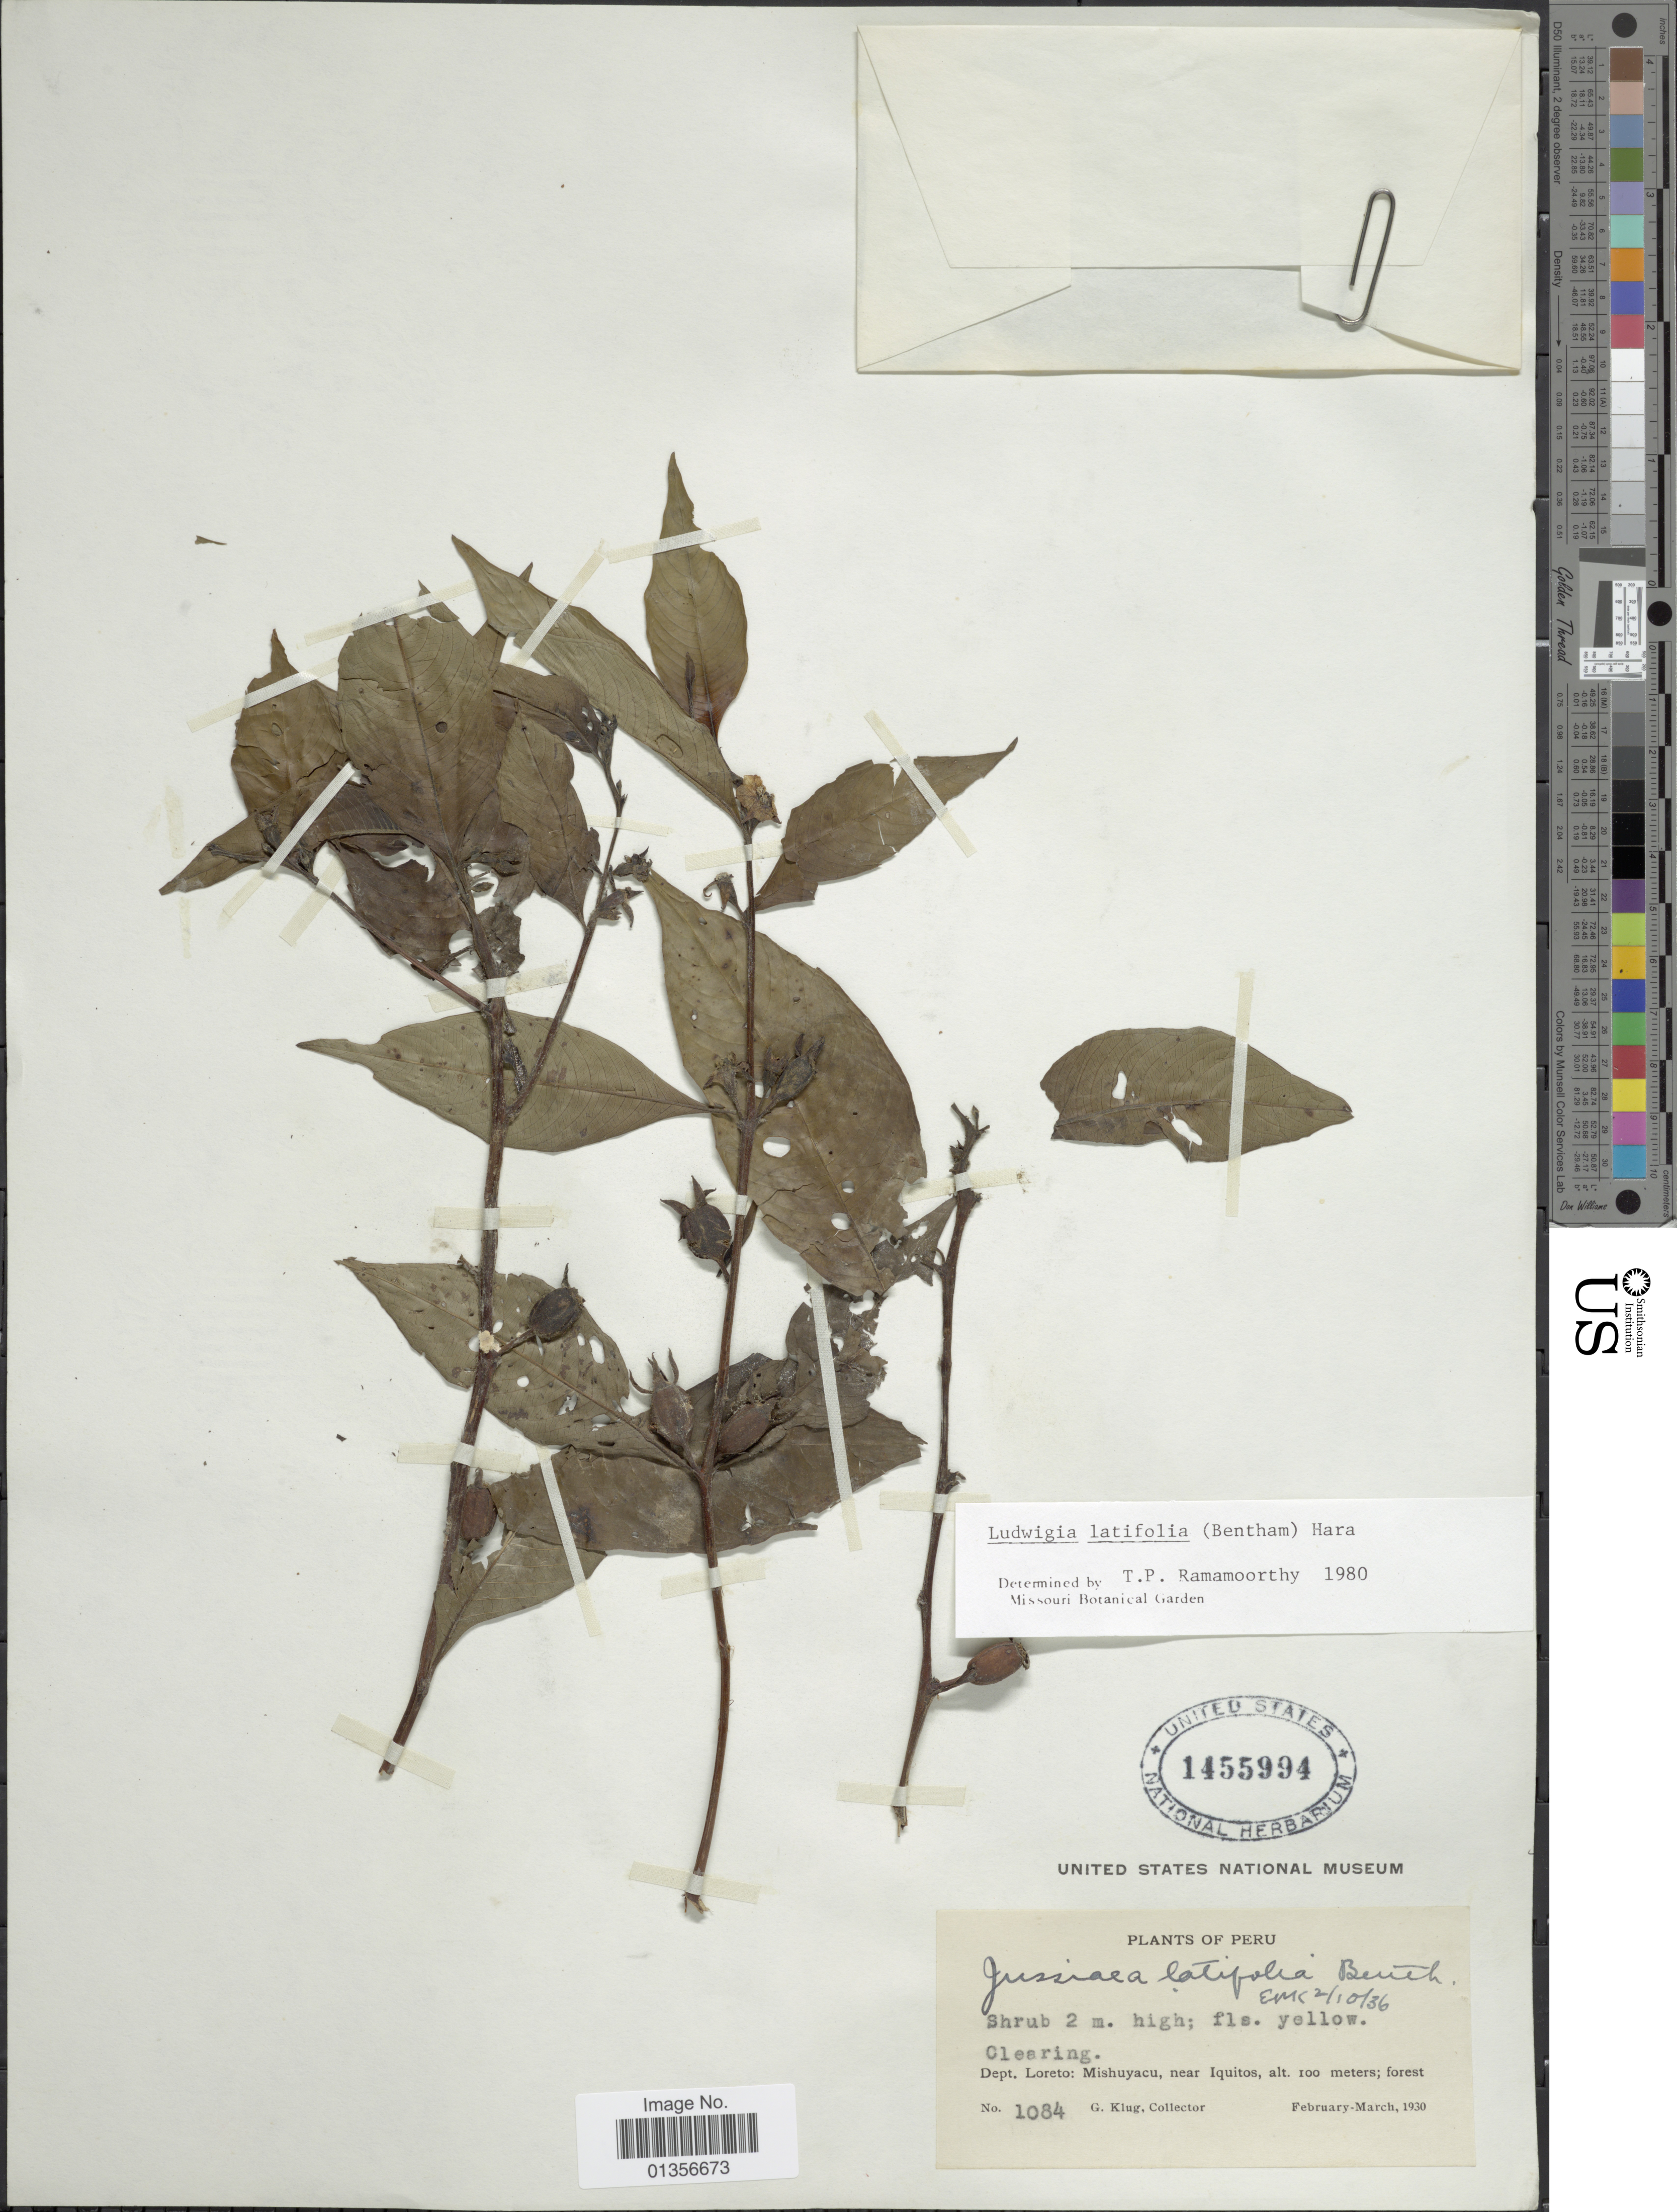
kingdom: Plantae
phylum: Tracheophyta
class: Magnoliopsida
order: Myrtales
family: Onagraceae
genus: Ludwigia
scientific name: Ludwigia latifolia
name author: (Benth.) H. Hara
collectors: G. Klug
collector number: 1084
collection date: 1930-02/1930-03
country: Peru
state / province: Loreto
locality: Mishuyacu, near Iquitos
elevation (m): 100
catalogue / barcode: US 1455994